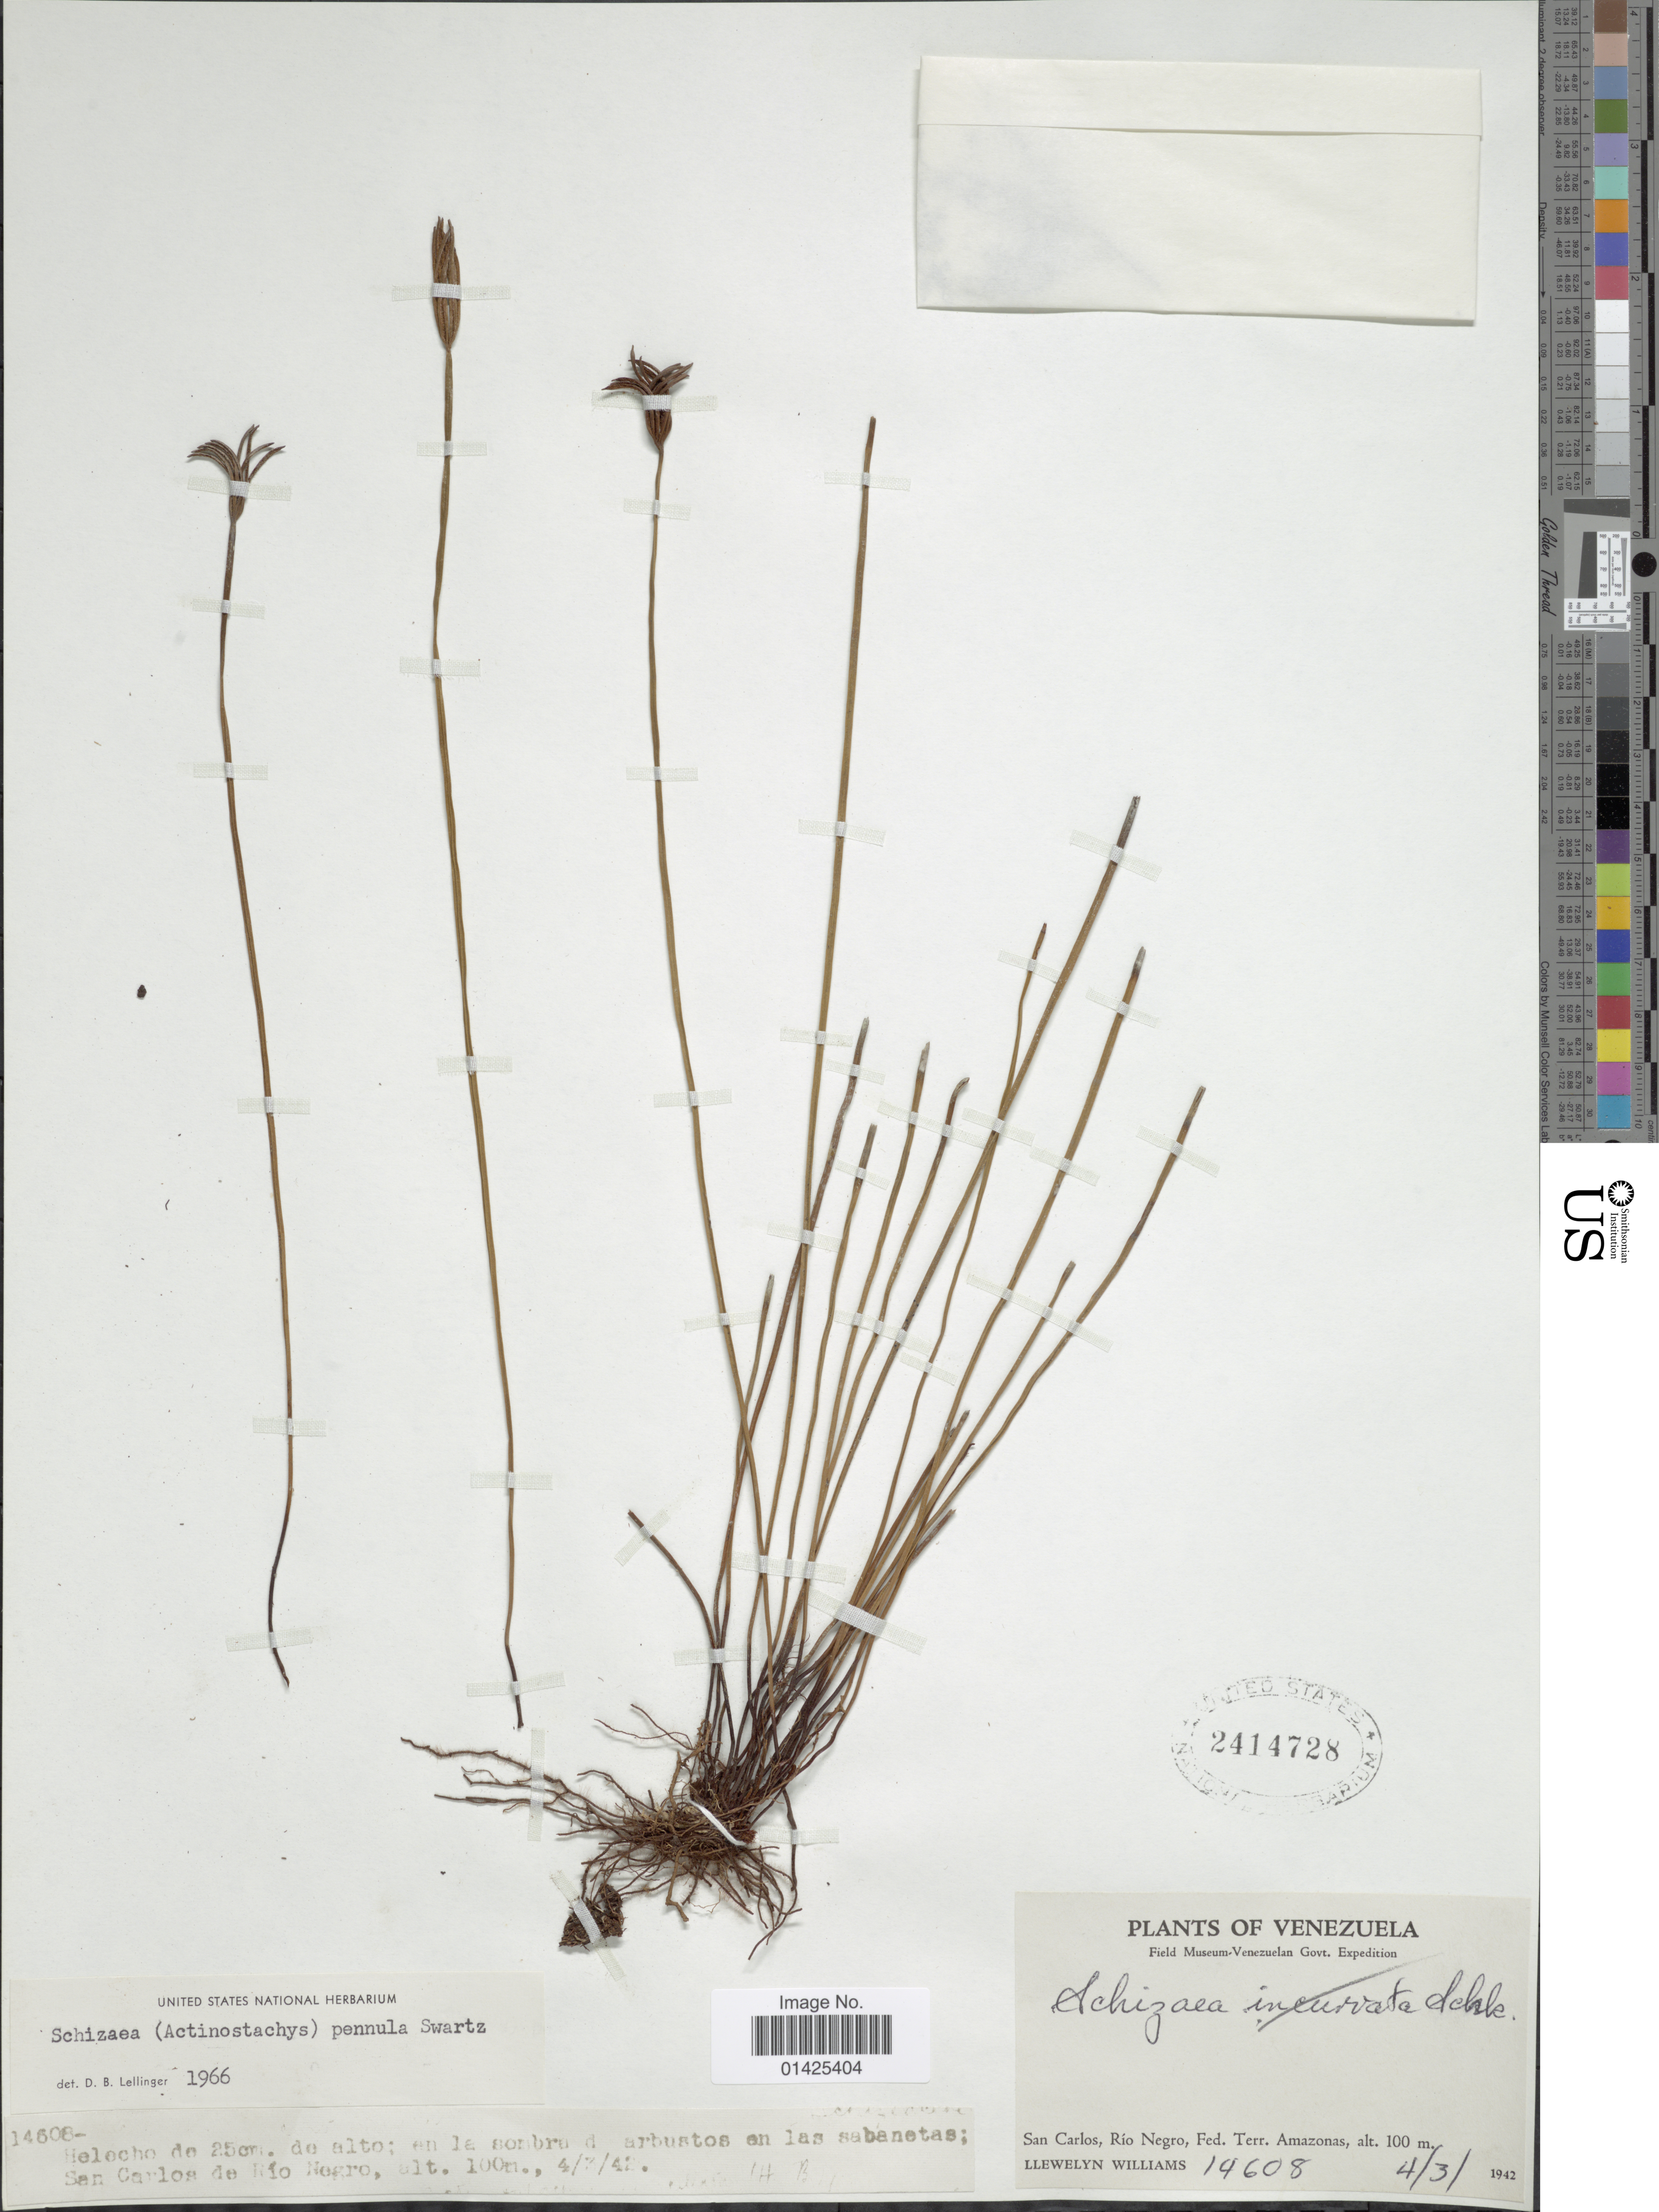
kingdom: Plantae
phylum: Tracheophyta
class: Polypodiopsida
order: Schizaeales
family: Schizaeaceae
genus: Actinostachys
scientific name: Actinostachys pennula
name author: (Sw.) Hook.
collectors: Ll. Williams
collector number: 14608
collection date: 1942-03-04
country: Venezuela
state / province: Amazonas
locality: San Carlos, Rio Negro, Fred. Terr. Amazonas.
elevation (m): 100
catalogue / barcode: US 2414728